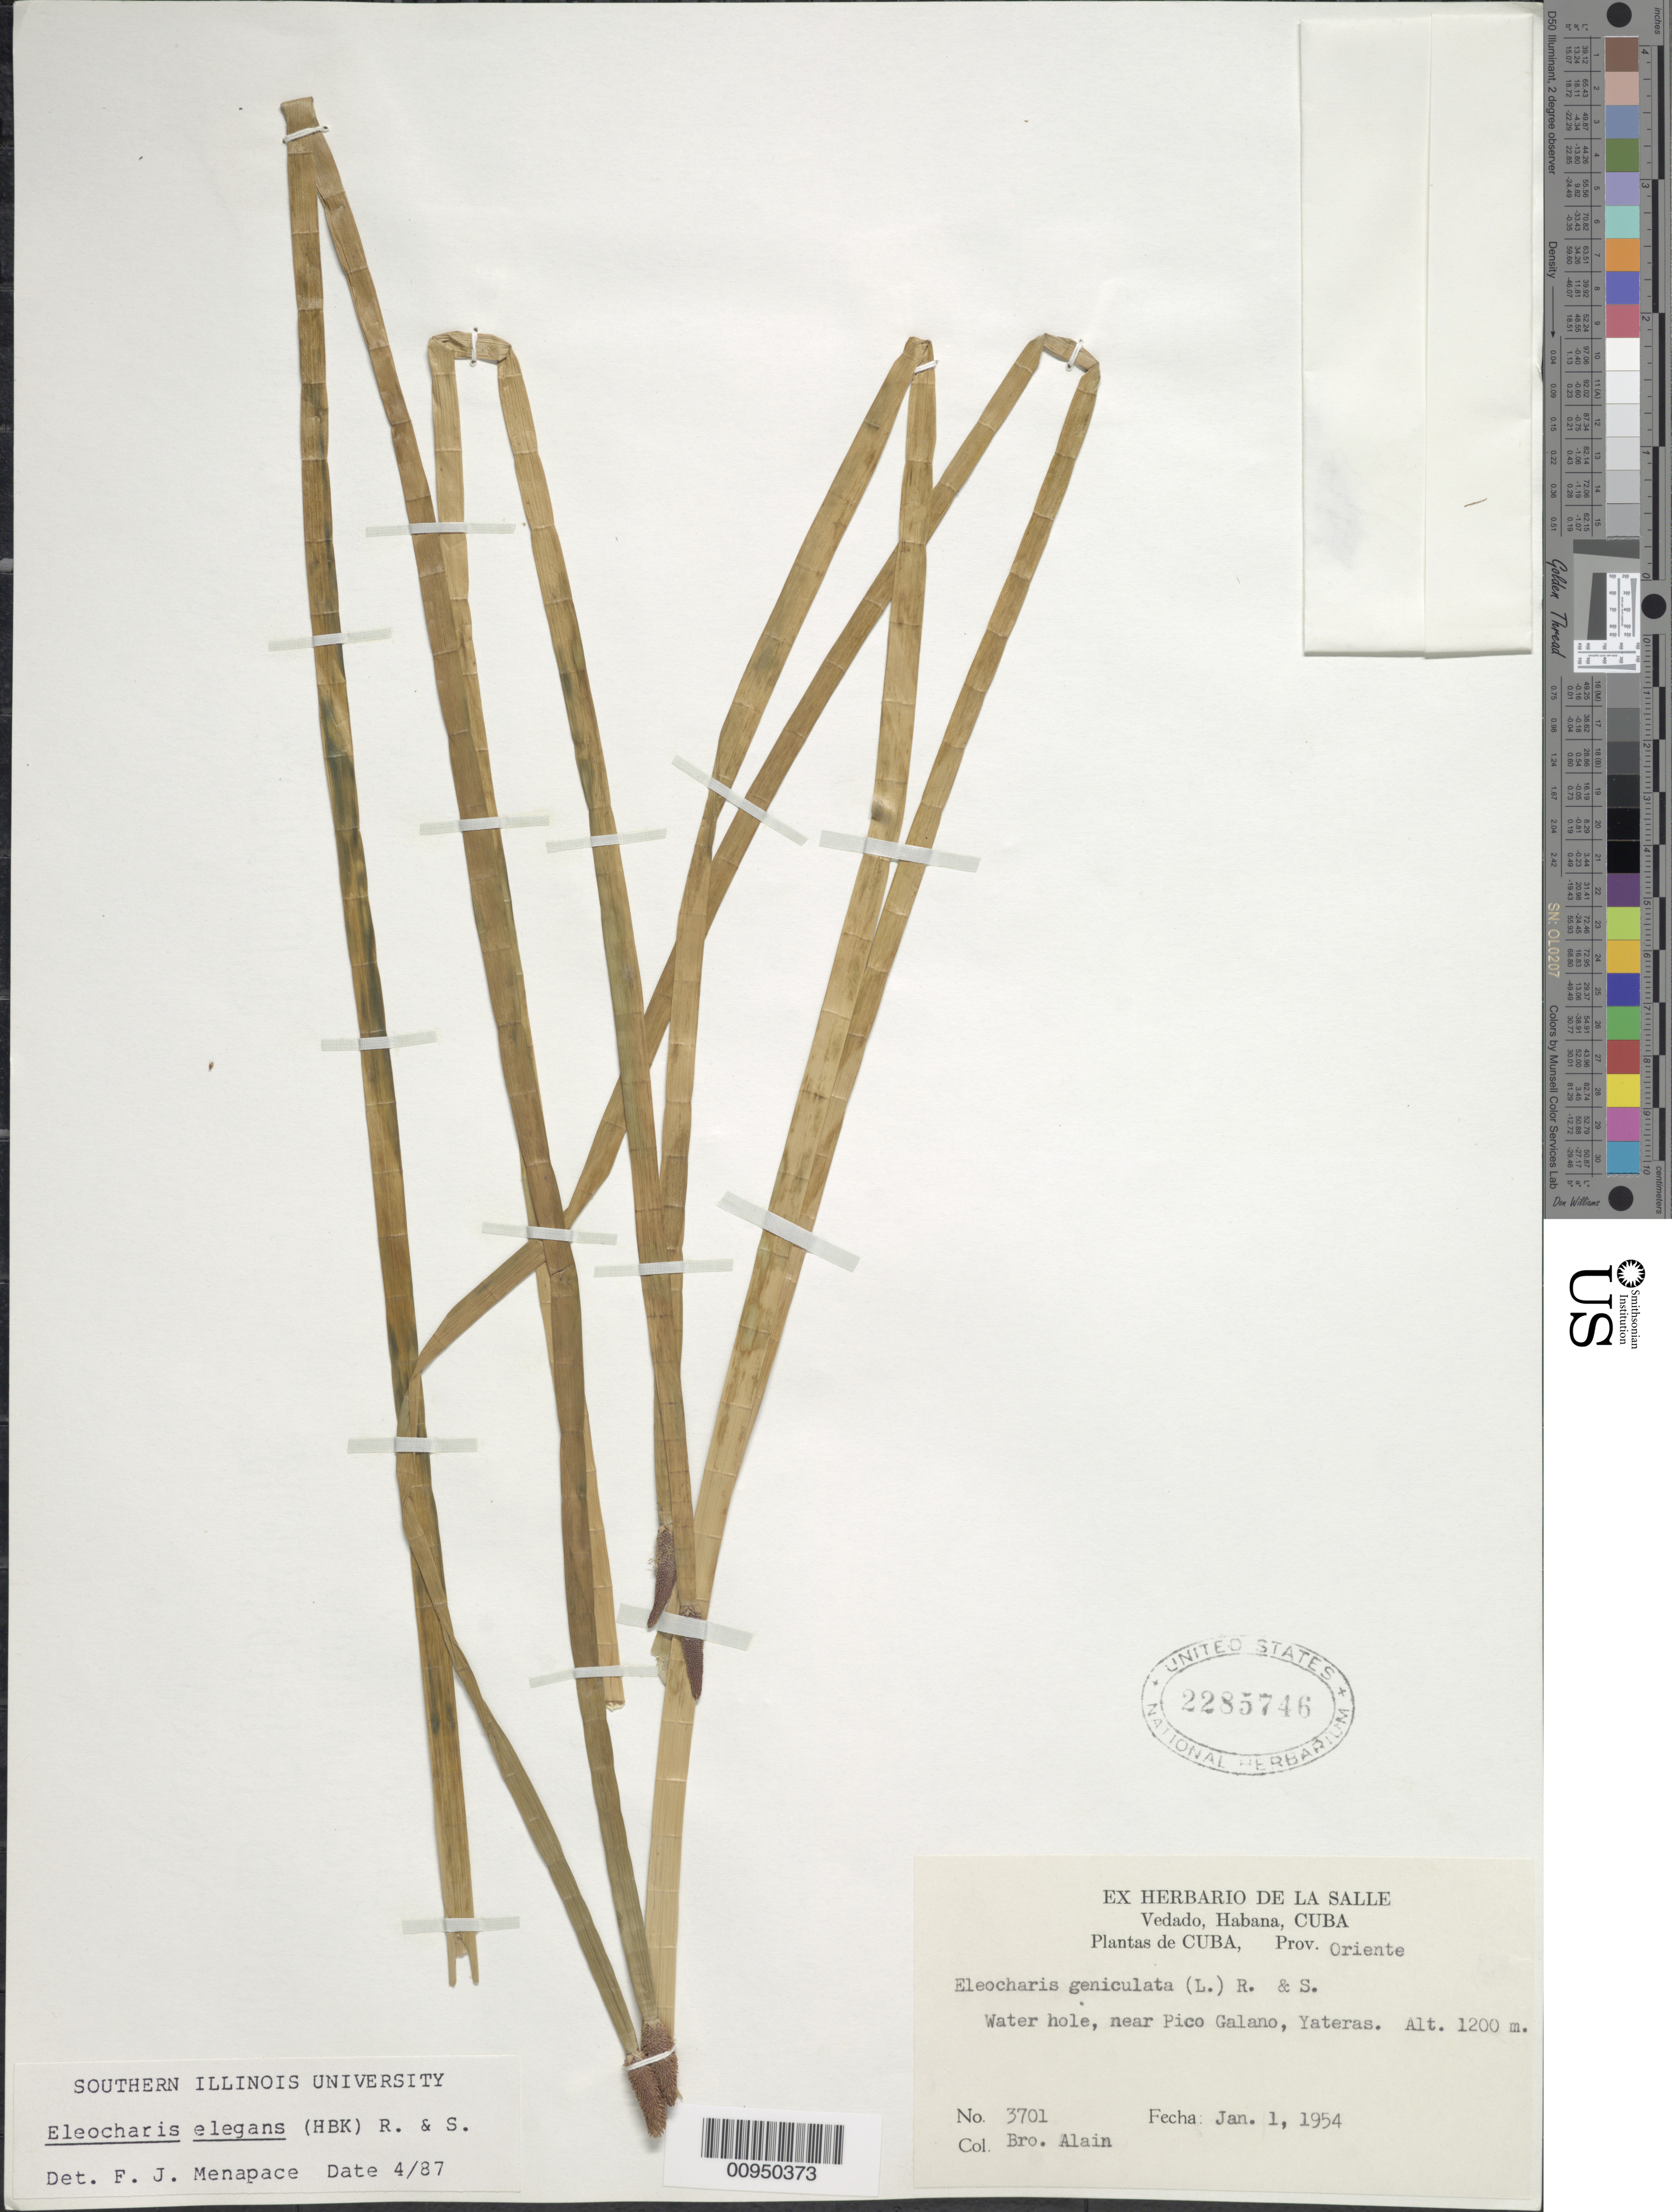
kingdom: Plantae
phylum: Tracheophyta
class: Liliopsida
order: Poales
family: Cyperaceae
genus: Eleocharis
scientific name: Eleocharis elegans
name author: (Kunth) Roem. & Schult.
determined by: Menapace, F. J.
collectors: A. H. Liogier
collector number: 3701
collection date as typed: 01 Jan 1954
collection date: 1954-01-01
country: Cuba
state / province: Oriente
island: Cuba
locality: Near Pico Galano, Yateras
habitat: Water hole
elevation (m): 1200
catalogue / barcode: US 2285746